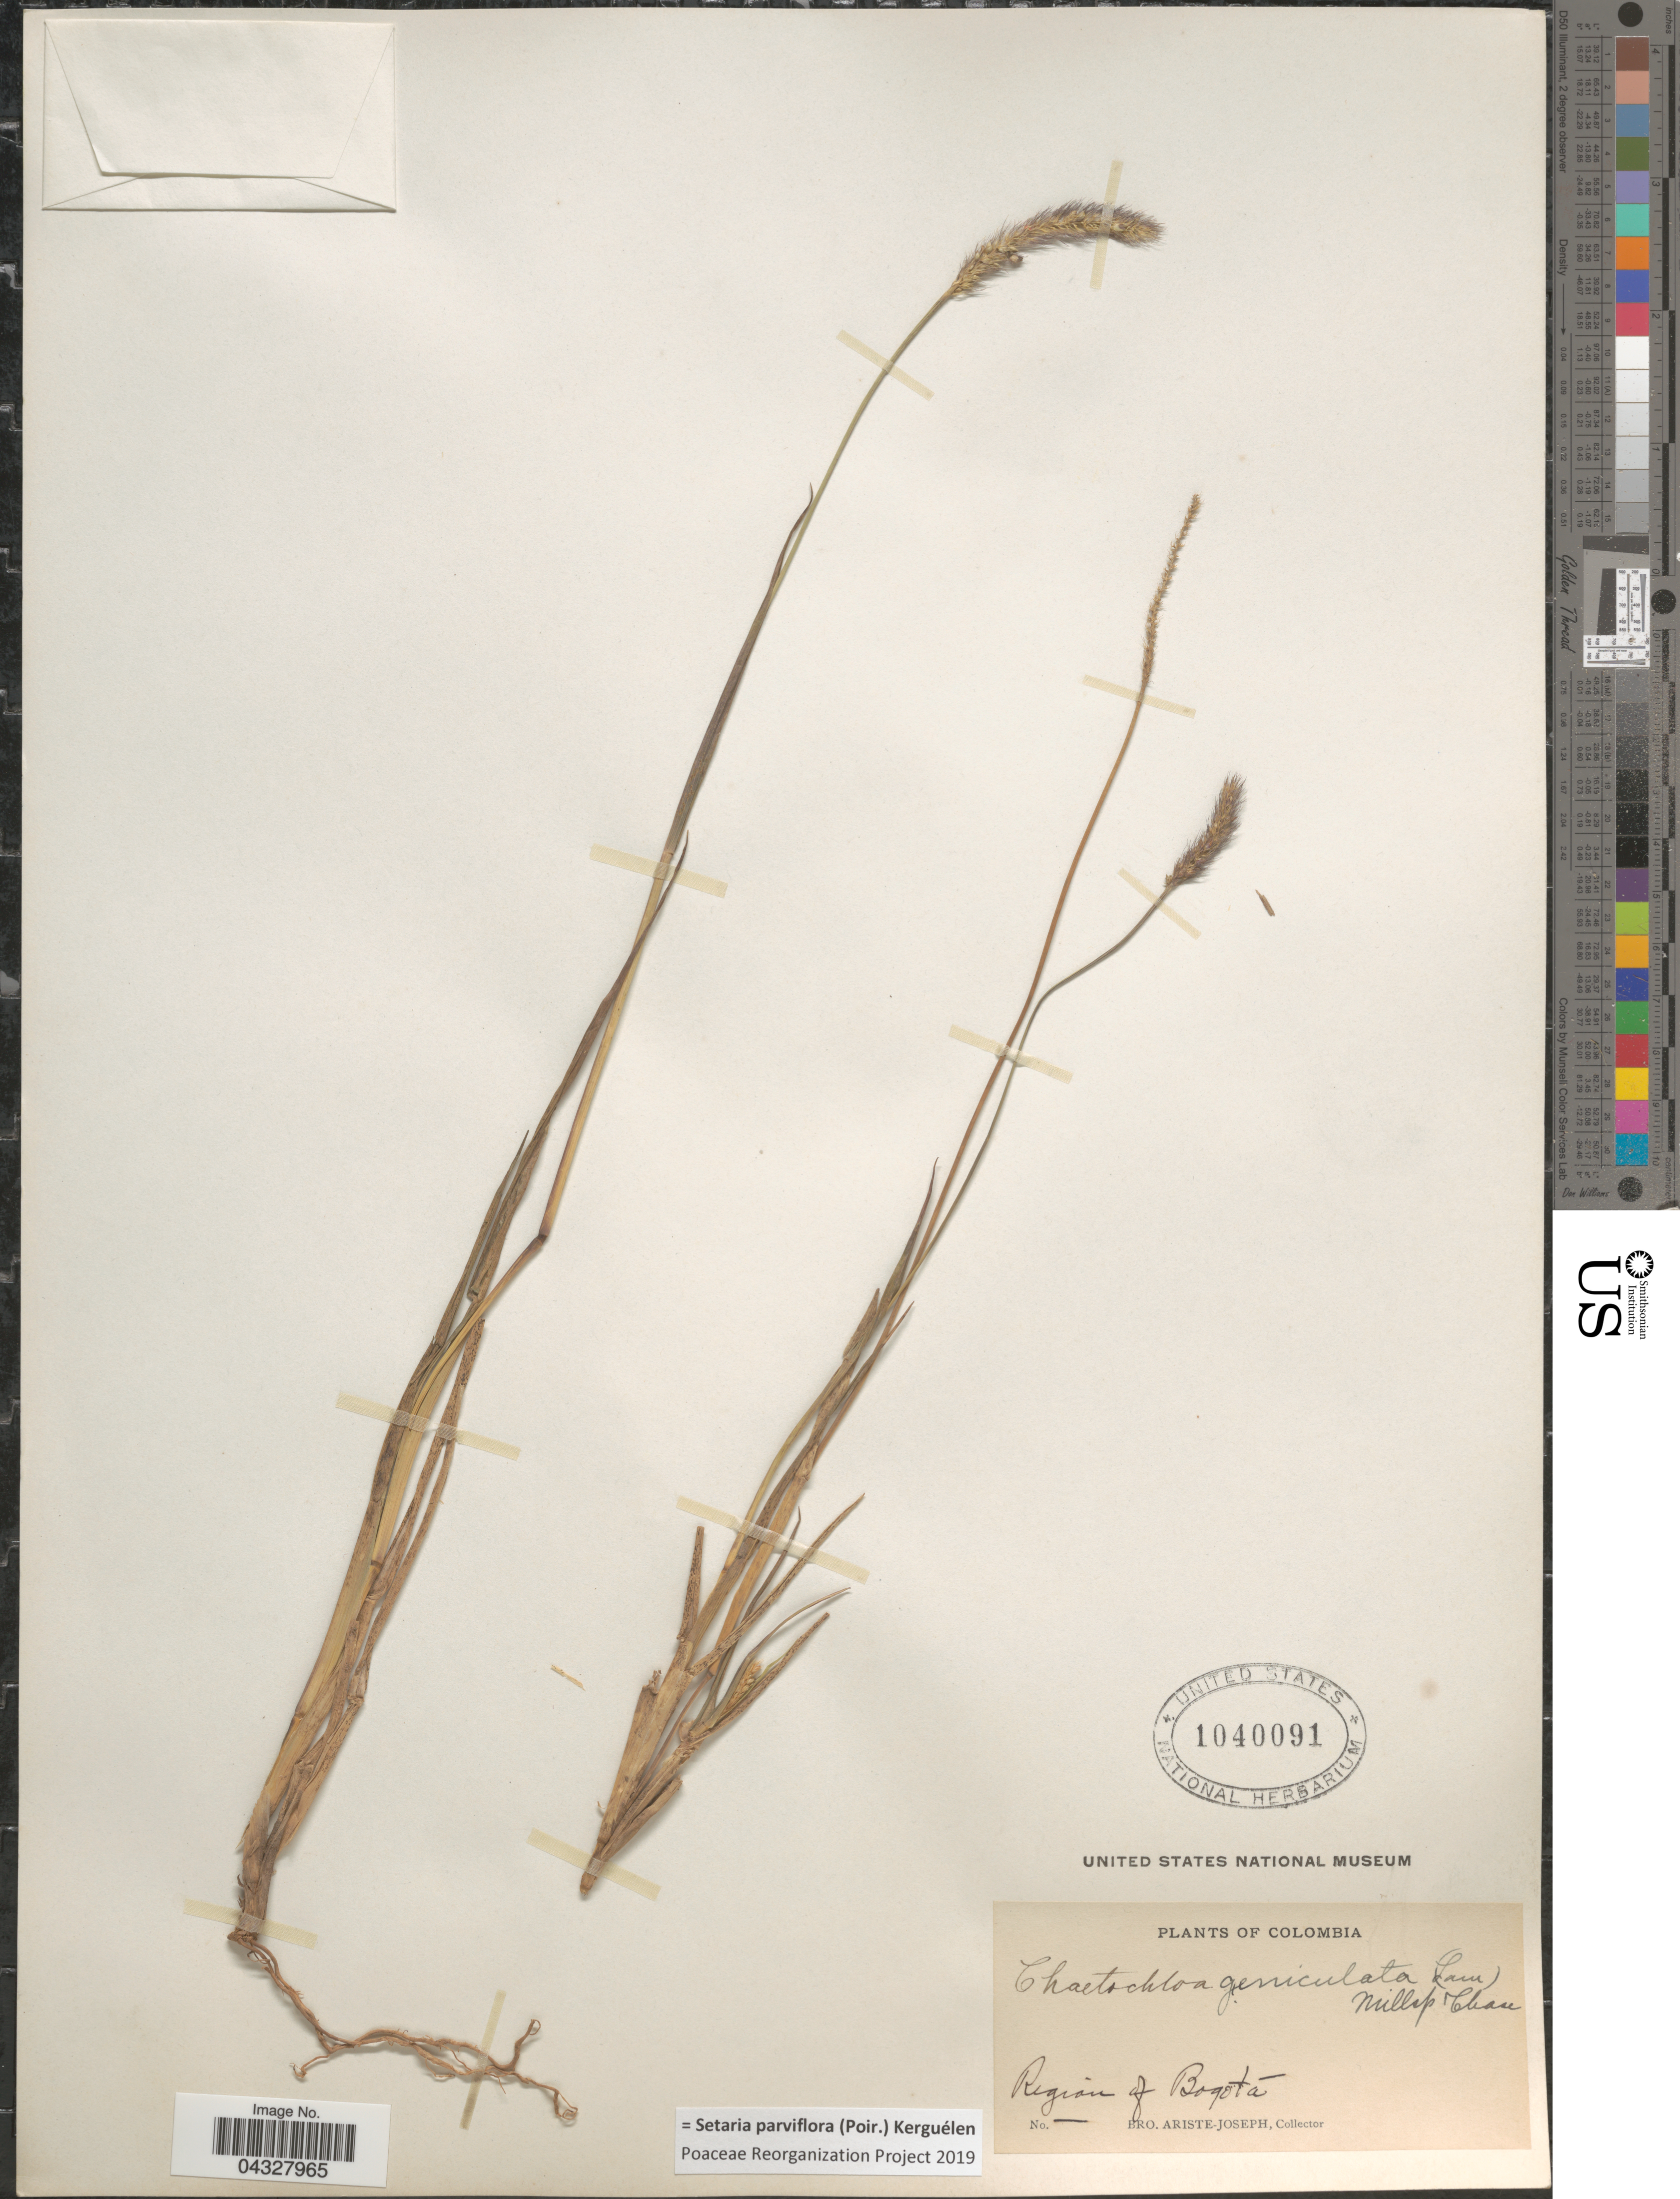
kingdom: Plantae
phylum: Tracheophyta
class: Liliopsida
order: Poales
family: Poaceae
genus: Setaria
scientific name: Setaria parviflora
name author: (Poir.) Kerguélen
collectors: Bro. Ariste-Joseph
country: Colombia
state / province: Bogota D.C.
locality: Region of Bogotá.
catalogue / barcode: US 1040091